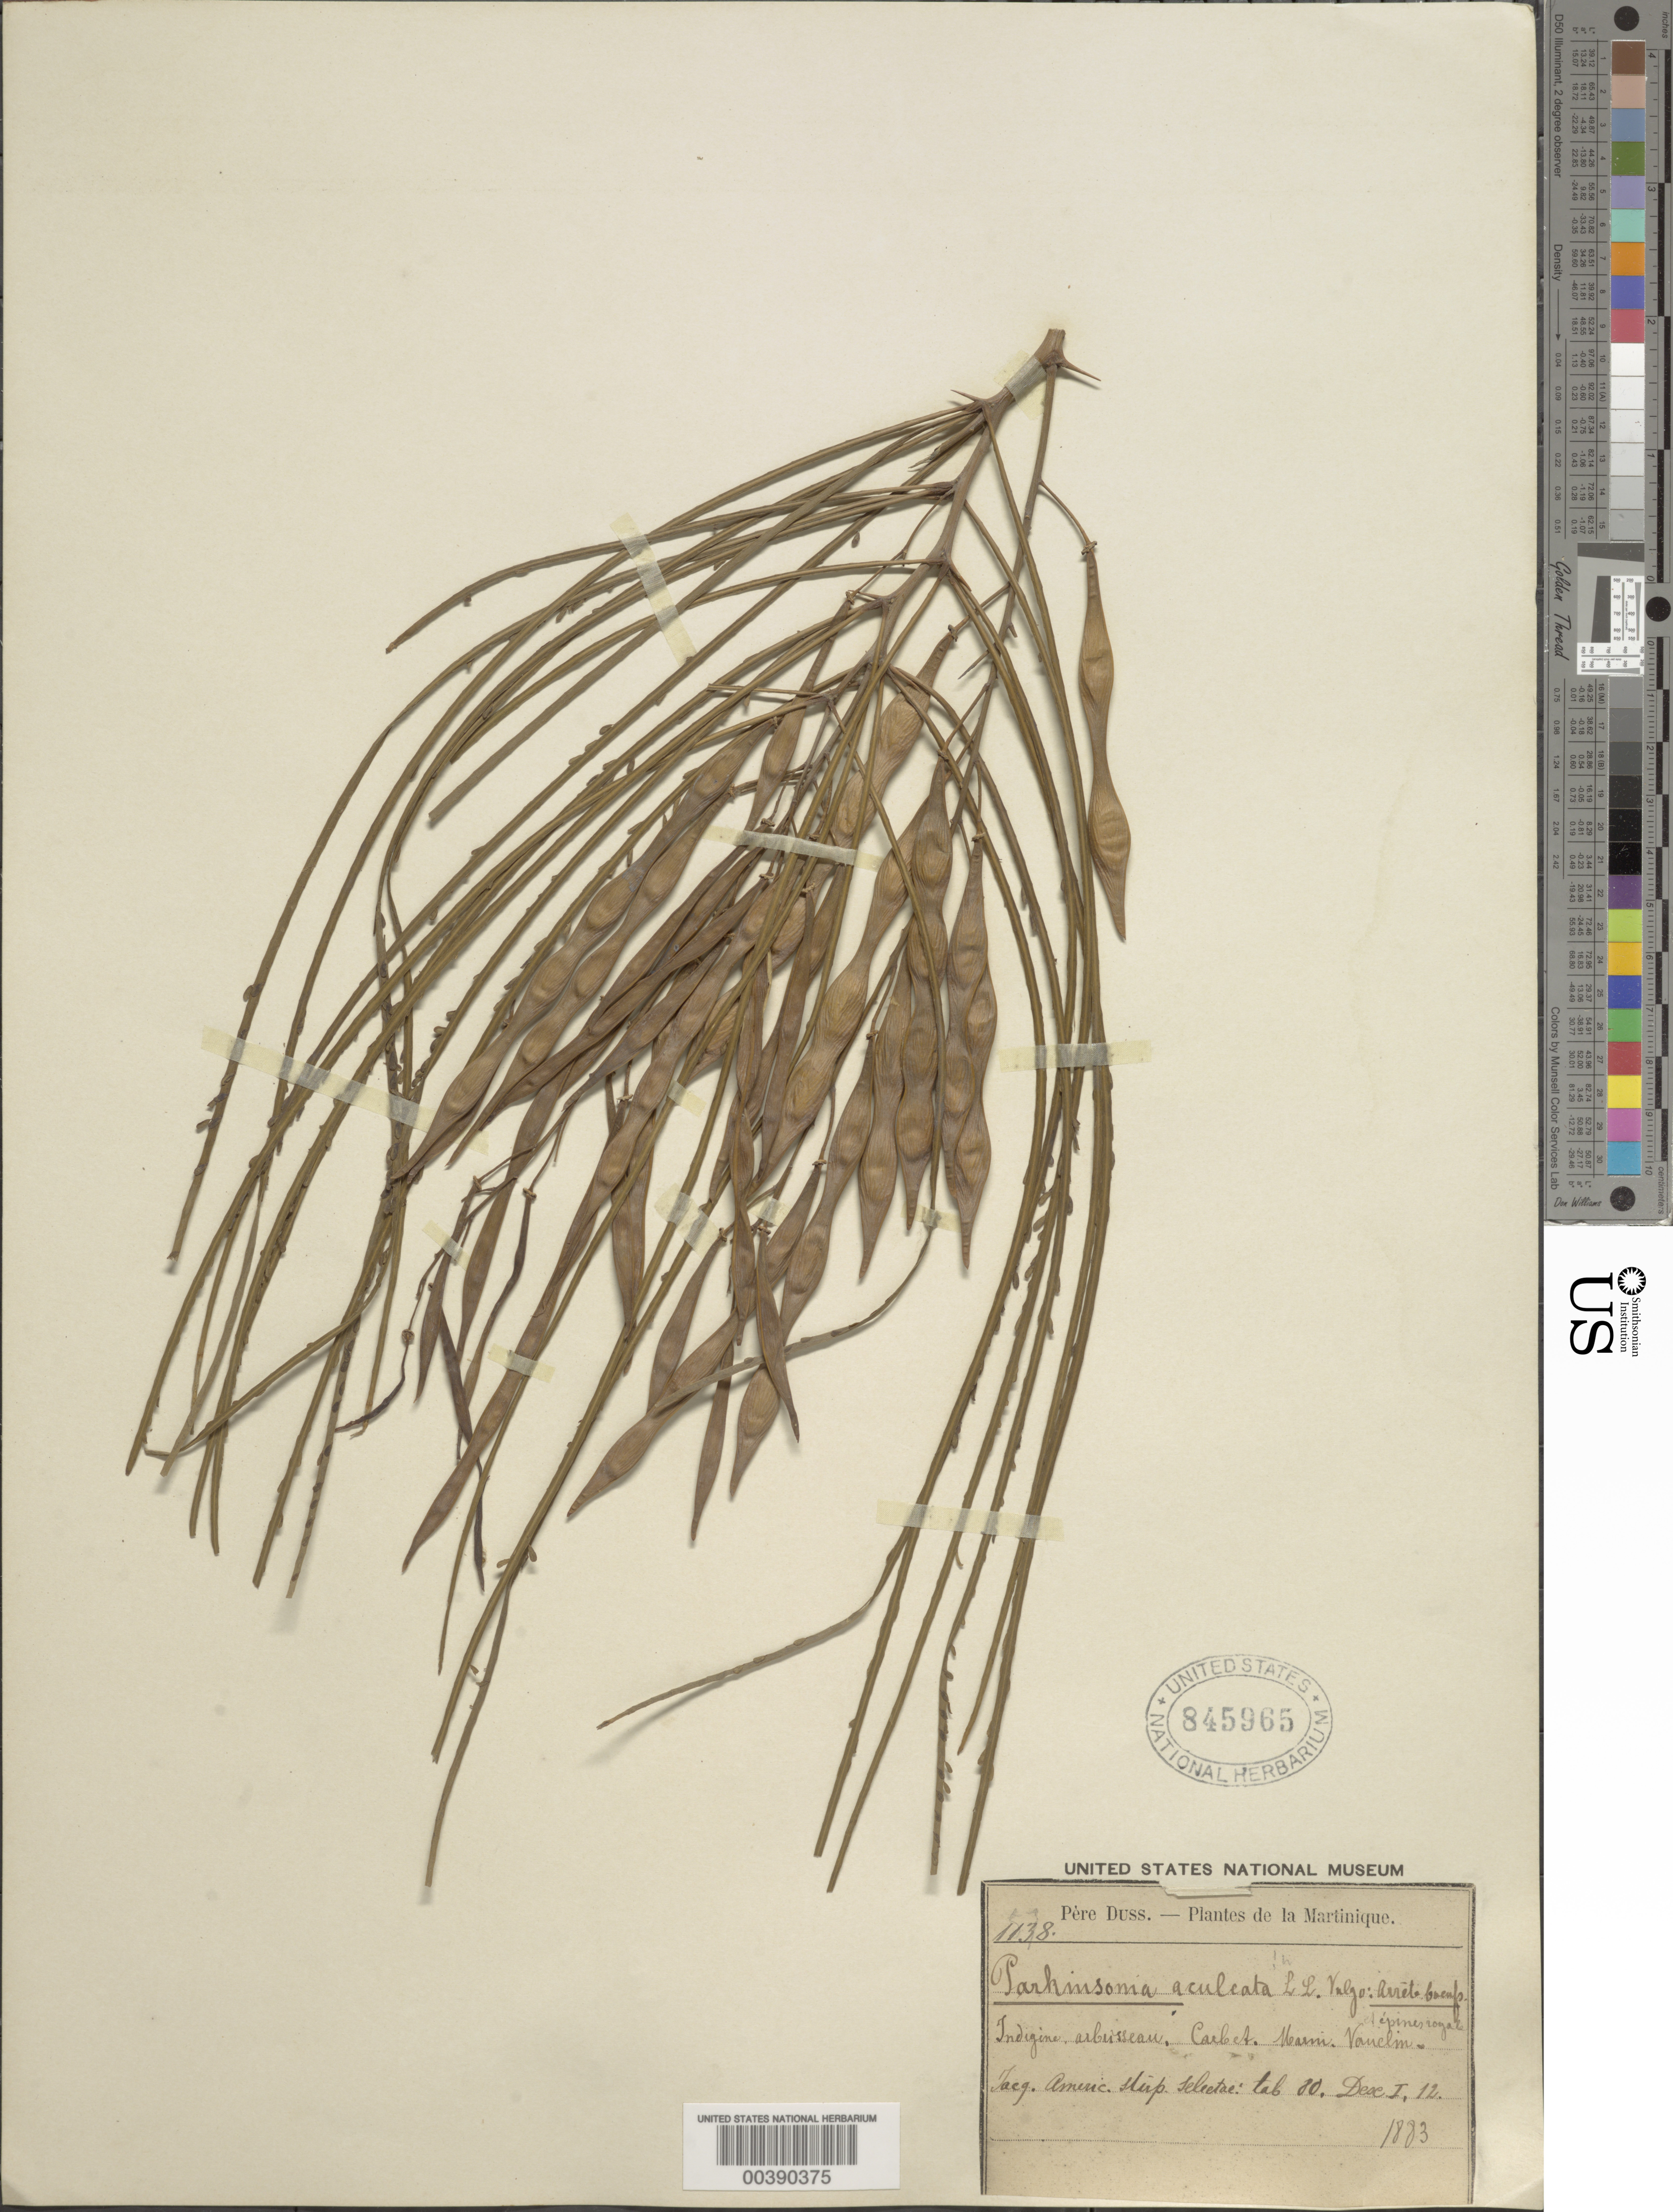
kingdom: Plantae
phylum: Tracheophyta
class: Magnoliopsida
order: Fabales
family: Fabaceae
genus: Parkinsonia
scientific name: Parkinsonia aculeata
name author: L.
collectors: Père Duss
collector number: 1138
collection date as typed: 12 Jan 1883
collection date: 1883-01-12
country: Martinique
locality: Marne, vauclin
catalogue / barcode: US 845965